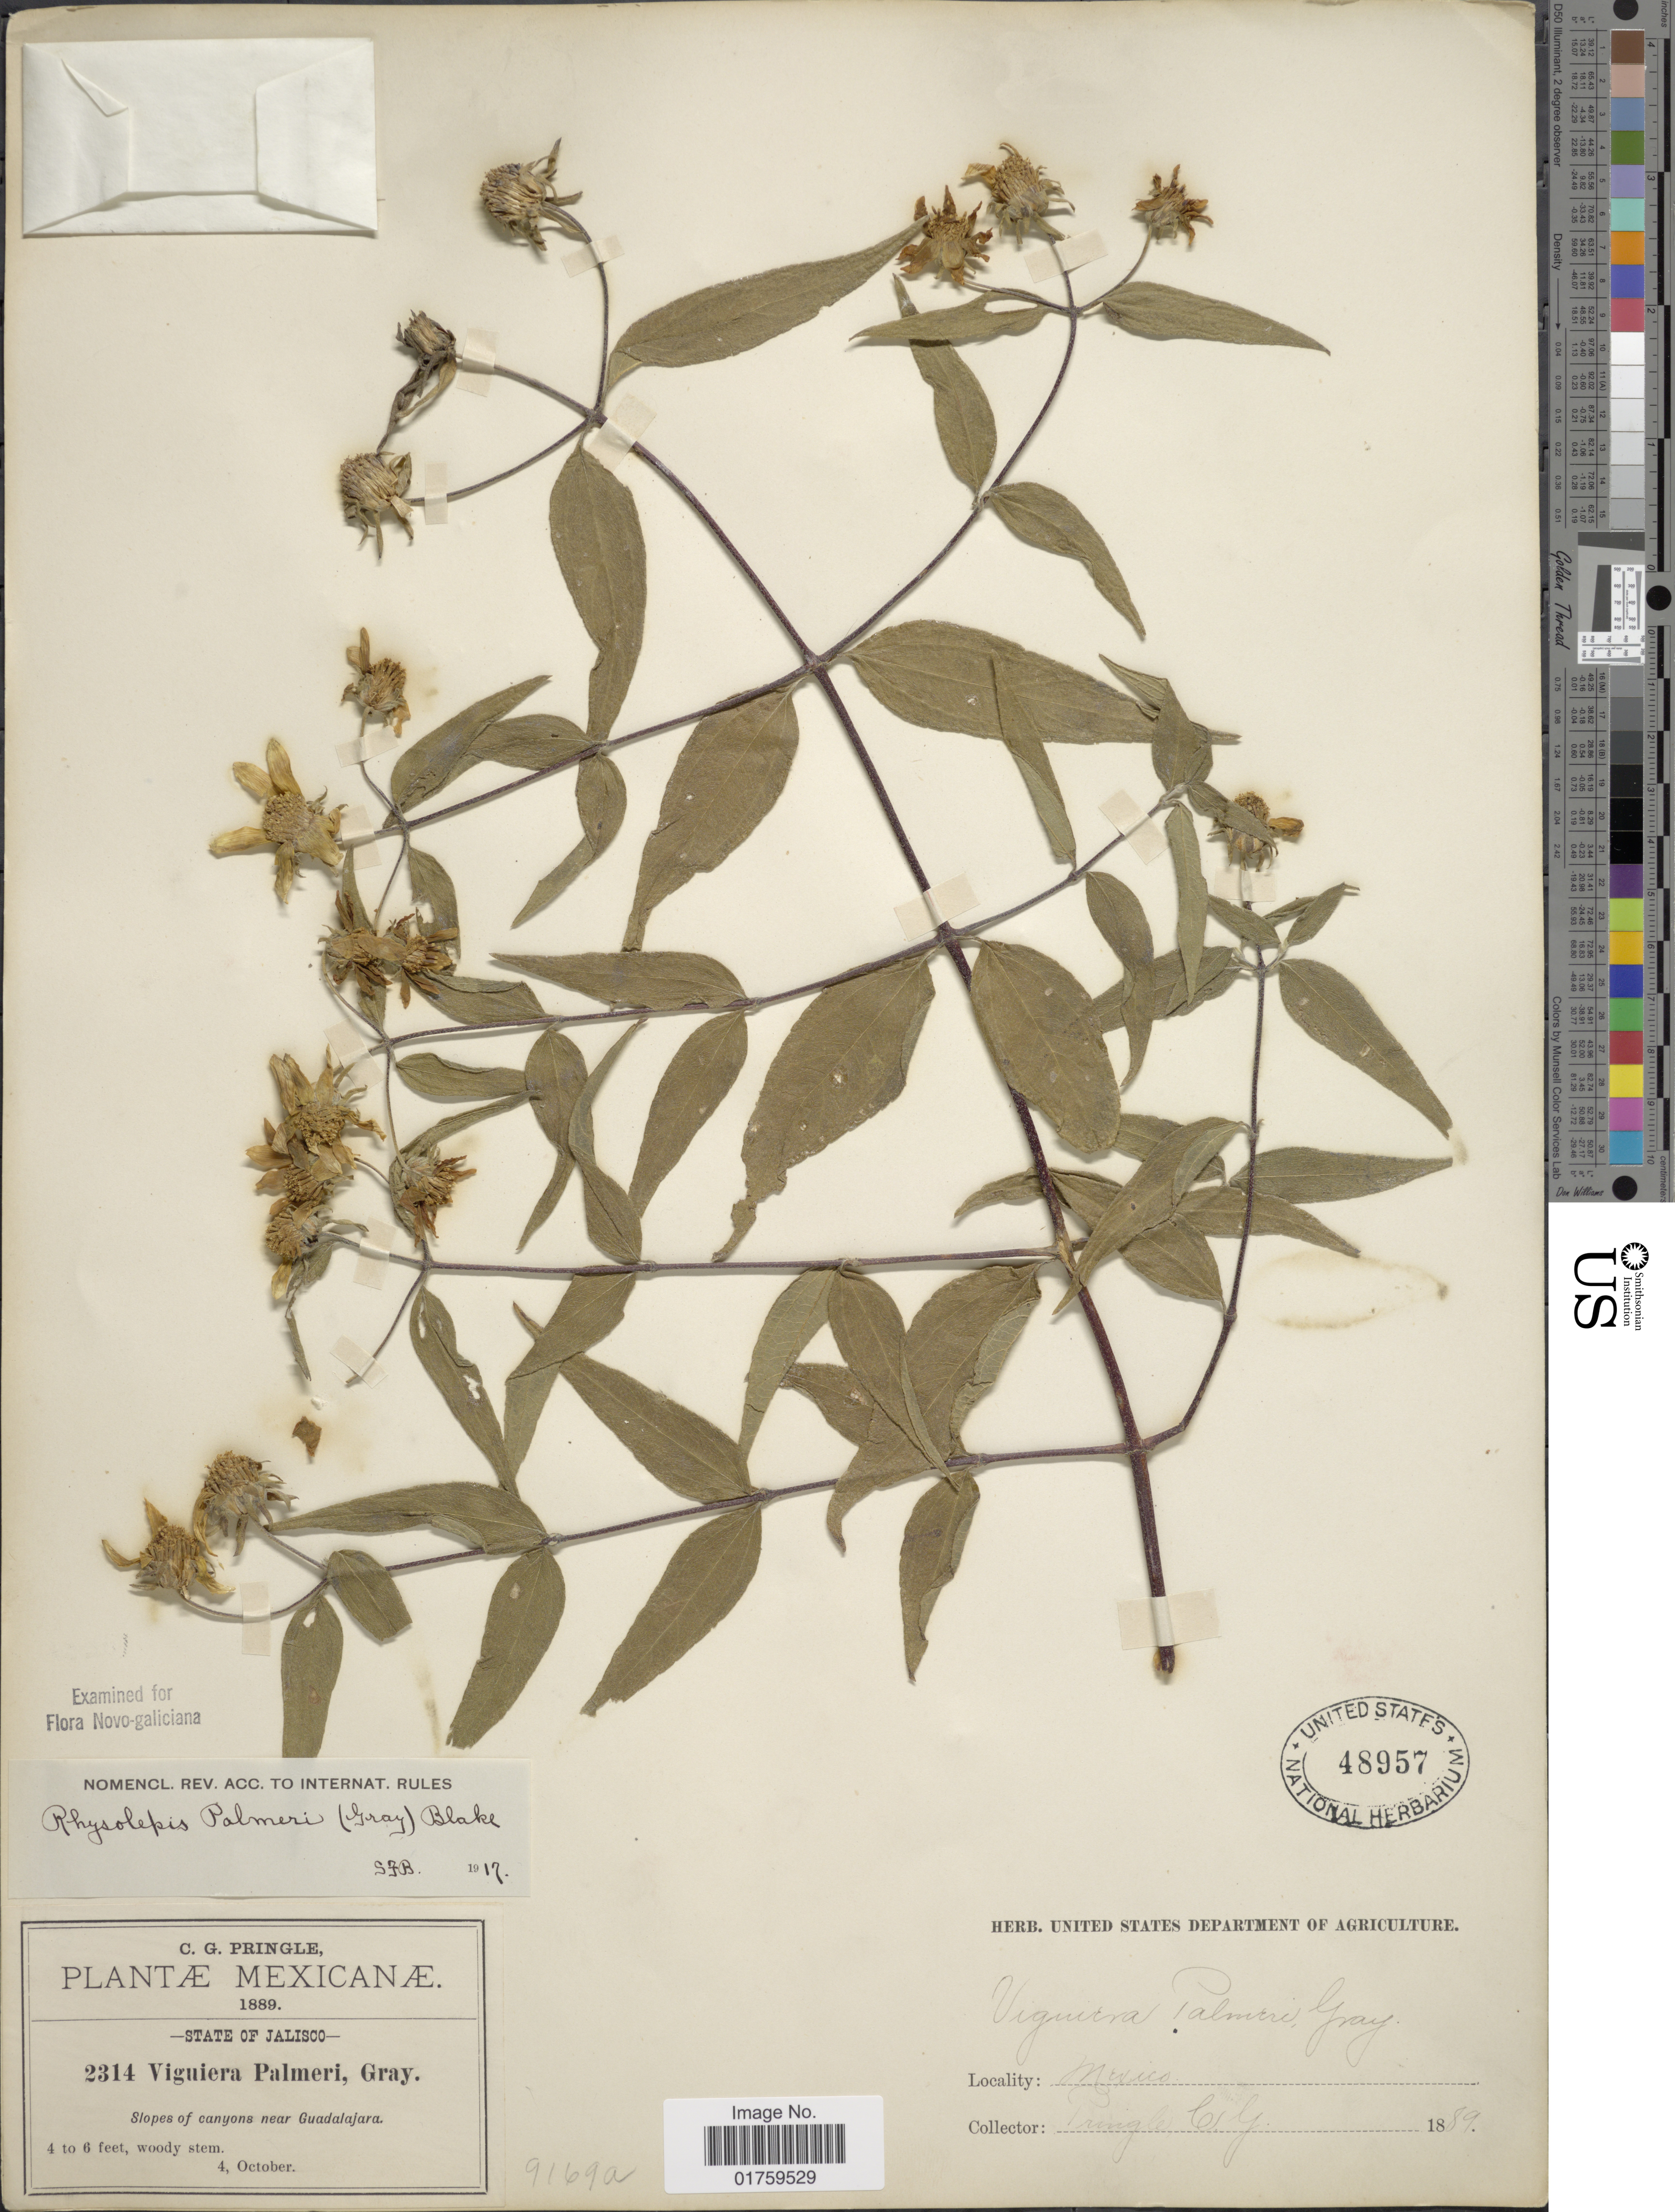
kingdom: Plantae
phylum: Tracheophyta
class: Magnoliopsida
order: Asterales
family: Asteraceae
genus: Rhysolepis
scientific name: Rhysolepis palmeri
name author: (A. Gray) Blake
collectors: C. G. Pringle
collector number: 2314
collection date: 1889-10-04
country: Mexico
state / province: Jalisco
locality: State of Jalisco. Slopes of canyons near Guadalajara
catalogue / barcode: US 48957